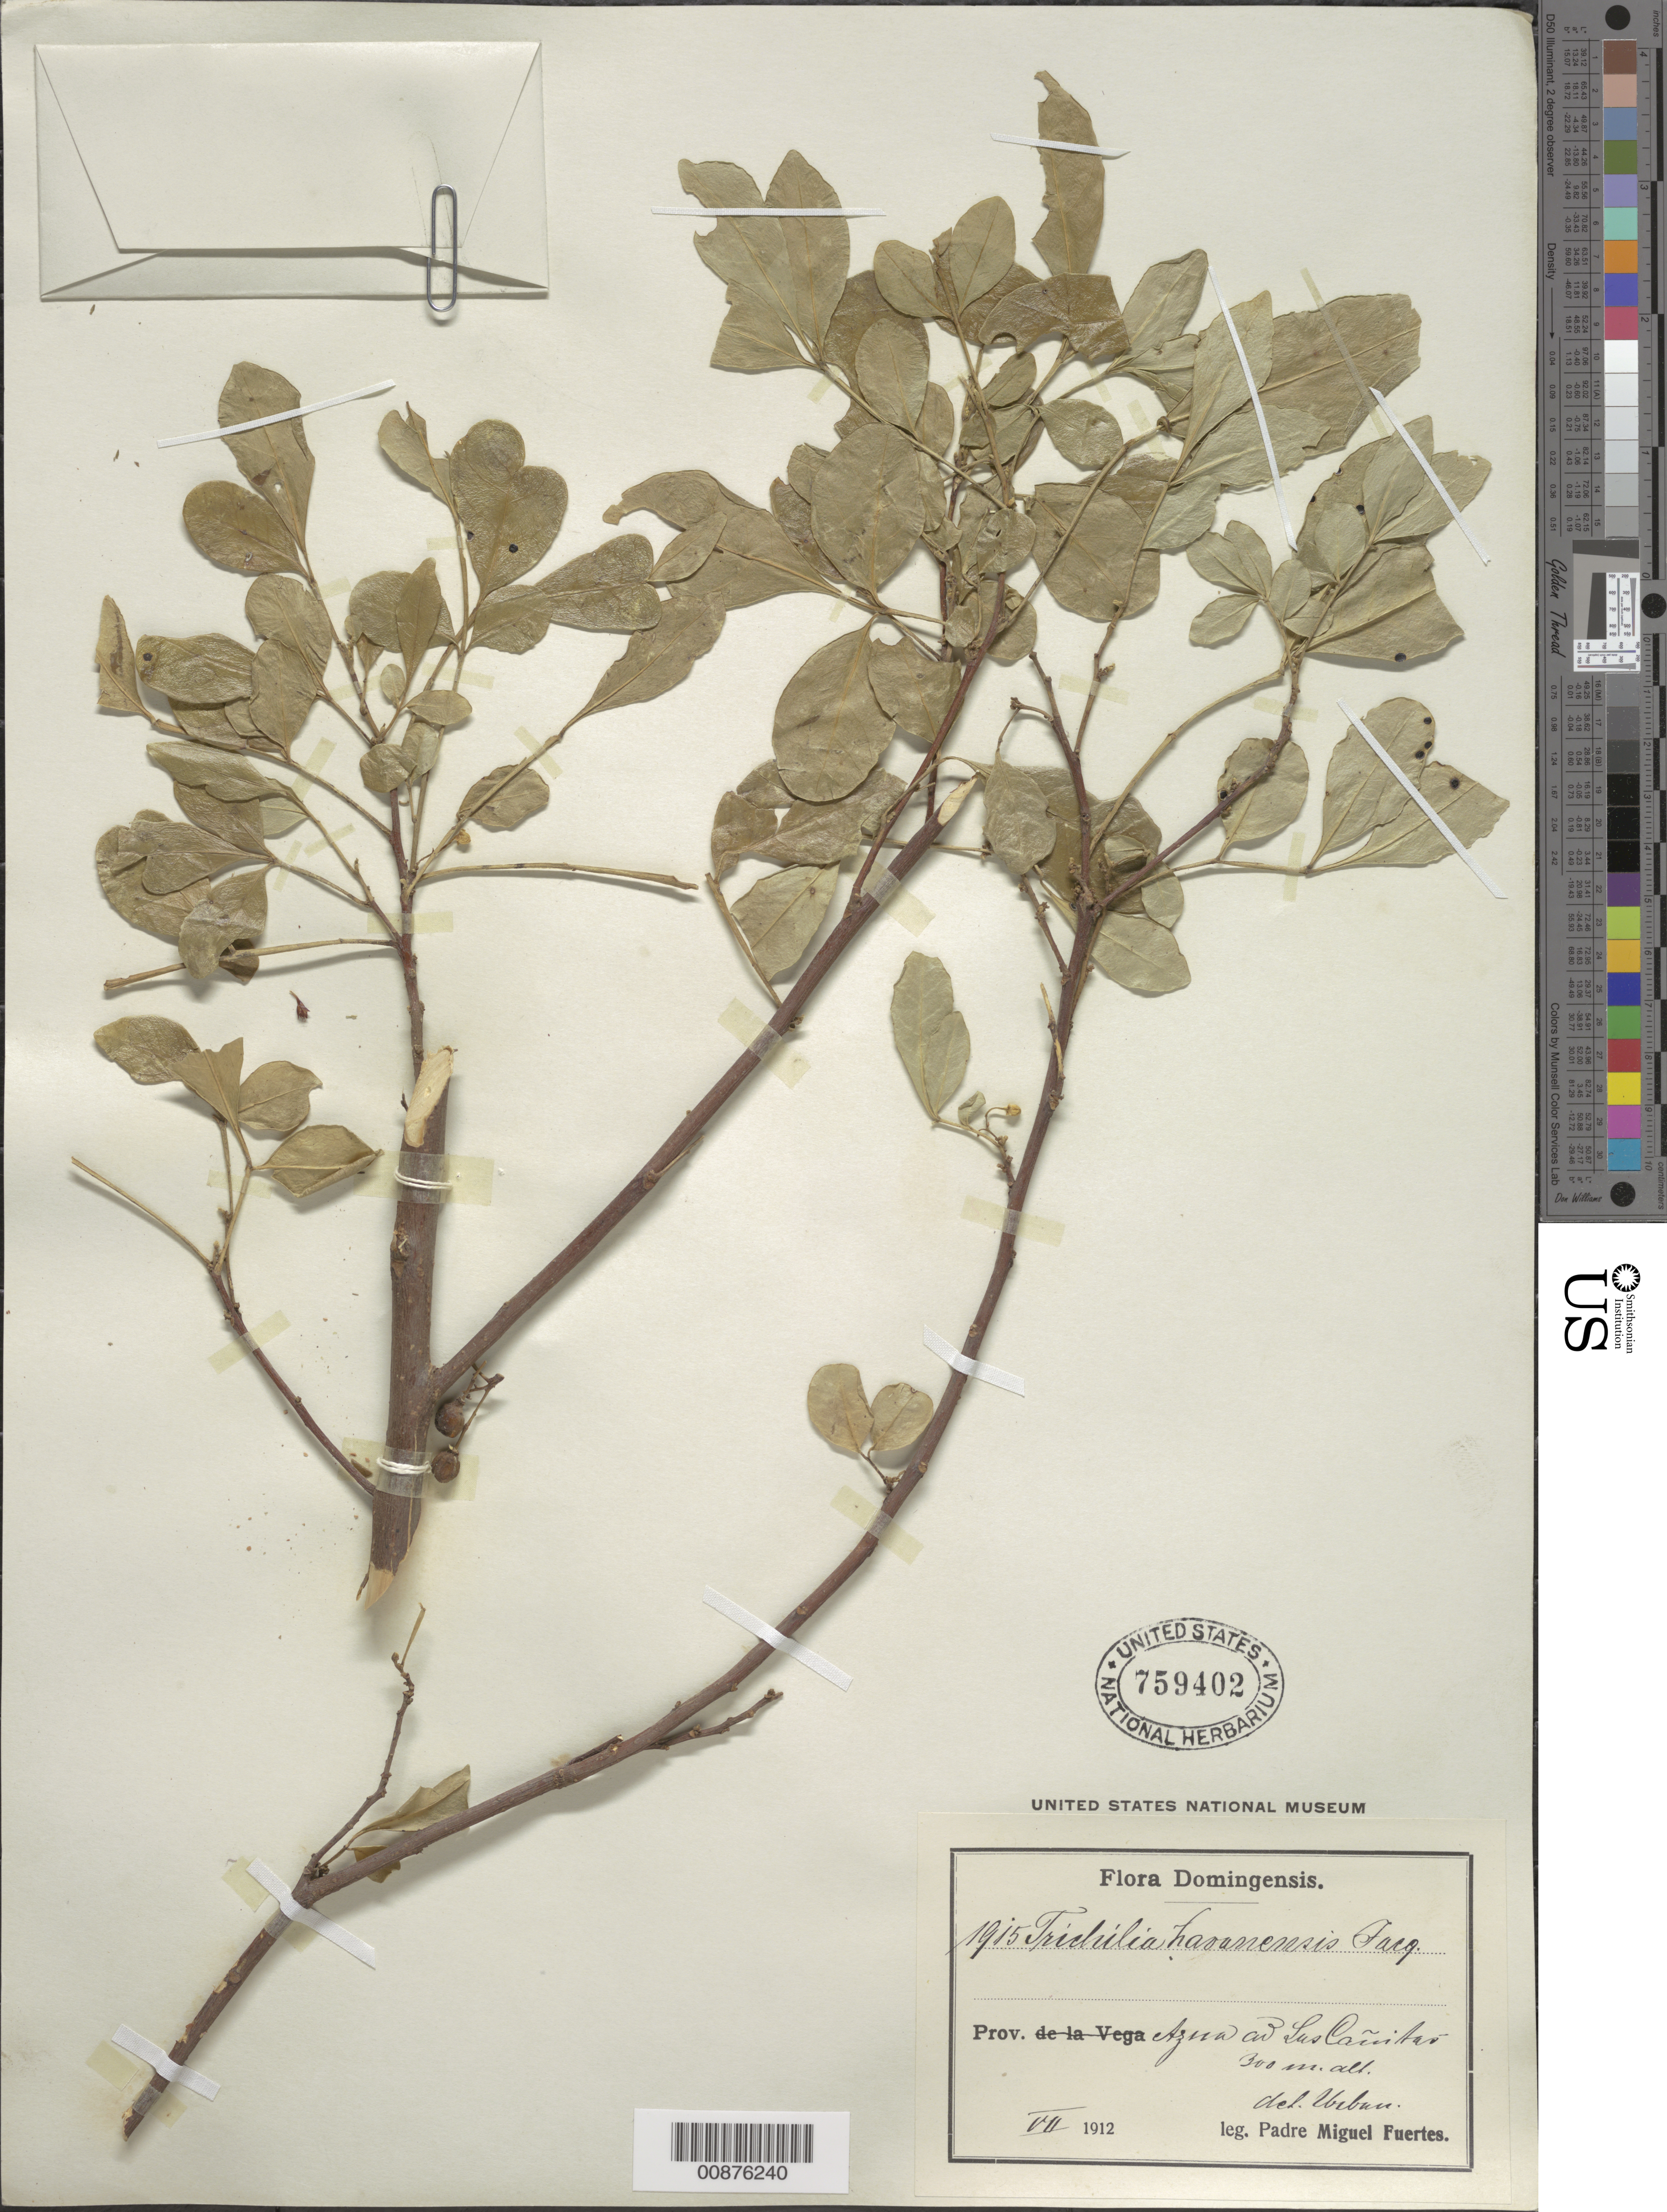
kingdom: Plantae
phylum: Tracheophyta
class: Magnoliopsida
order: Sapindales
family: Meliaceae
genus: Trichilia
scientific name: Trichilia havanensis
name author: Jacq.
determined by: Urban, Ignatz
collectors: M. D. Fuertes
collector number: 1915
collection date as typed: Jul 1912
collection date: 1912-07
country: Dominican Republic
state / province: Azua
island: Hispaniola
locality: Las Caiñitas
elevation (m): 300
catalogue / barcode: US 759402